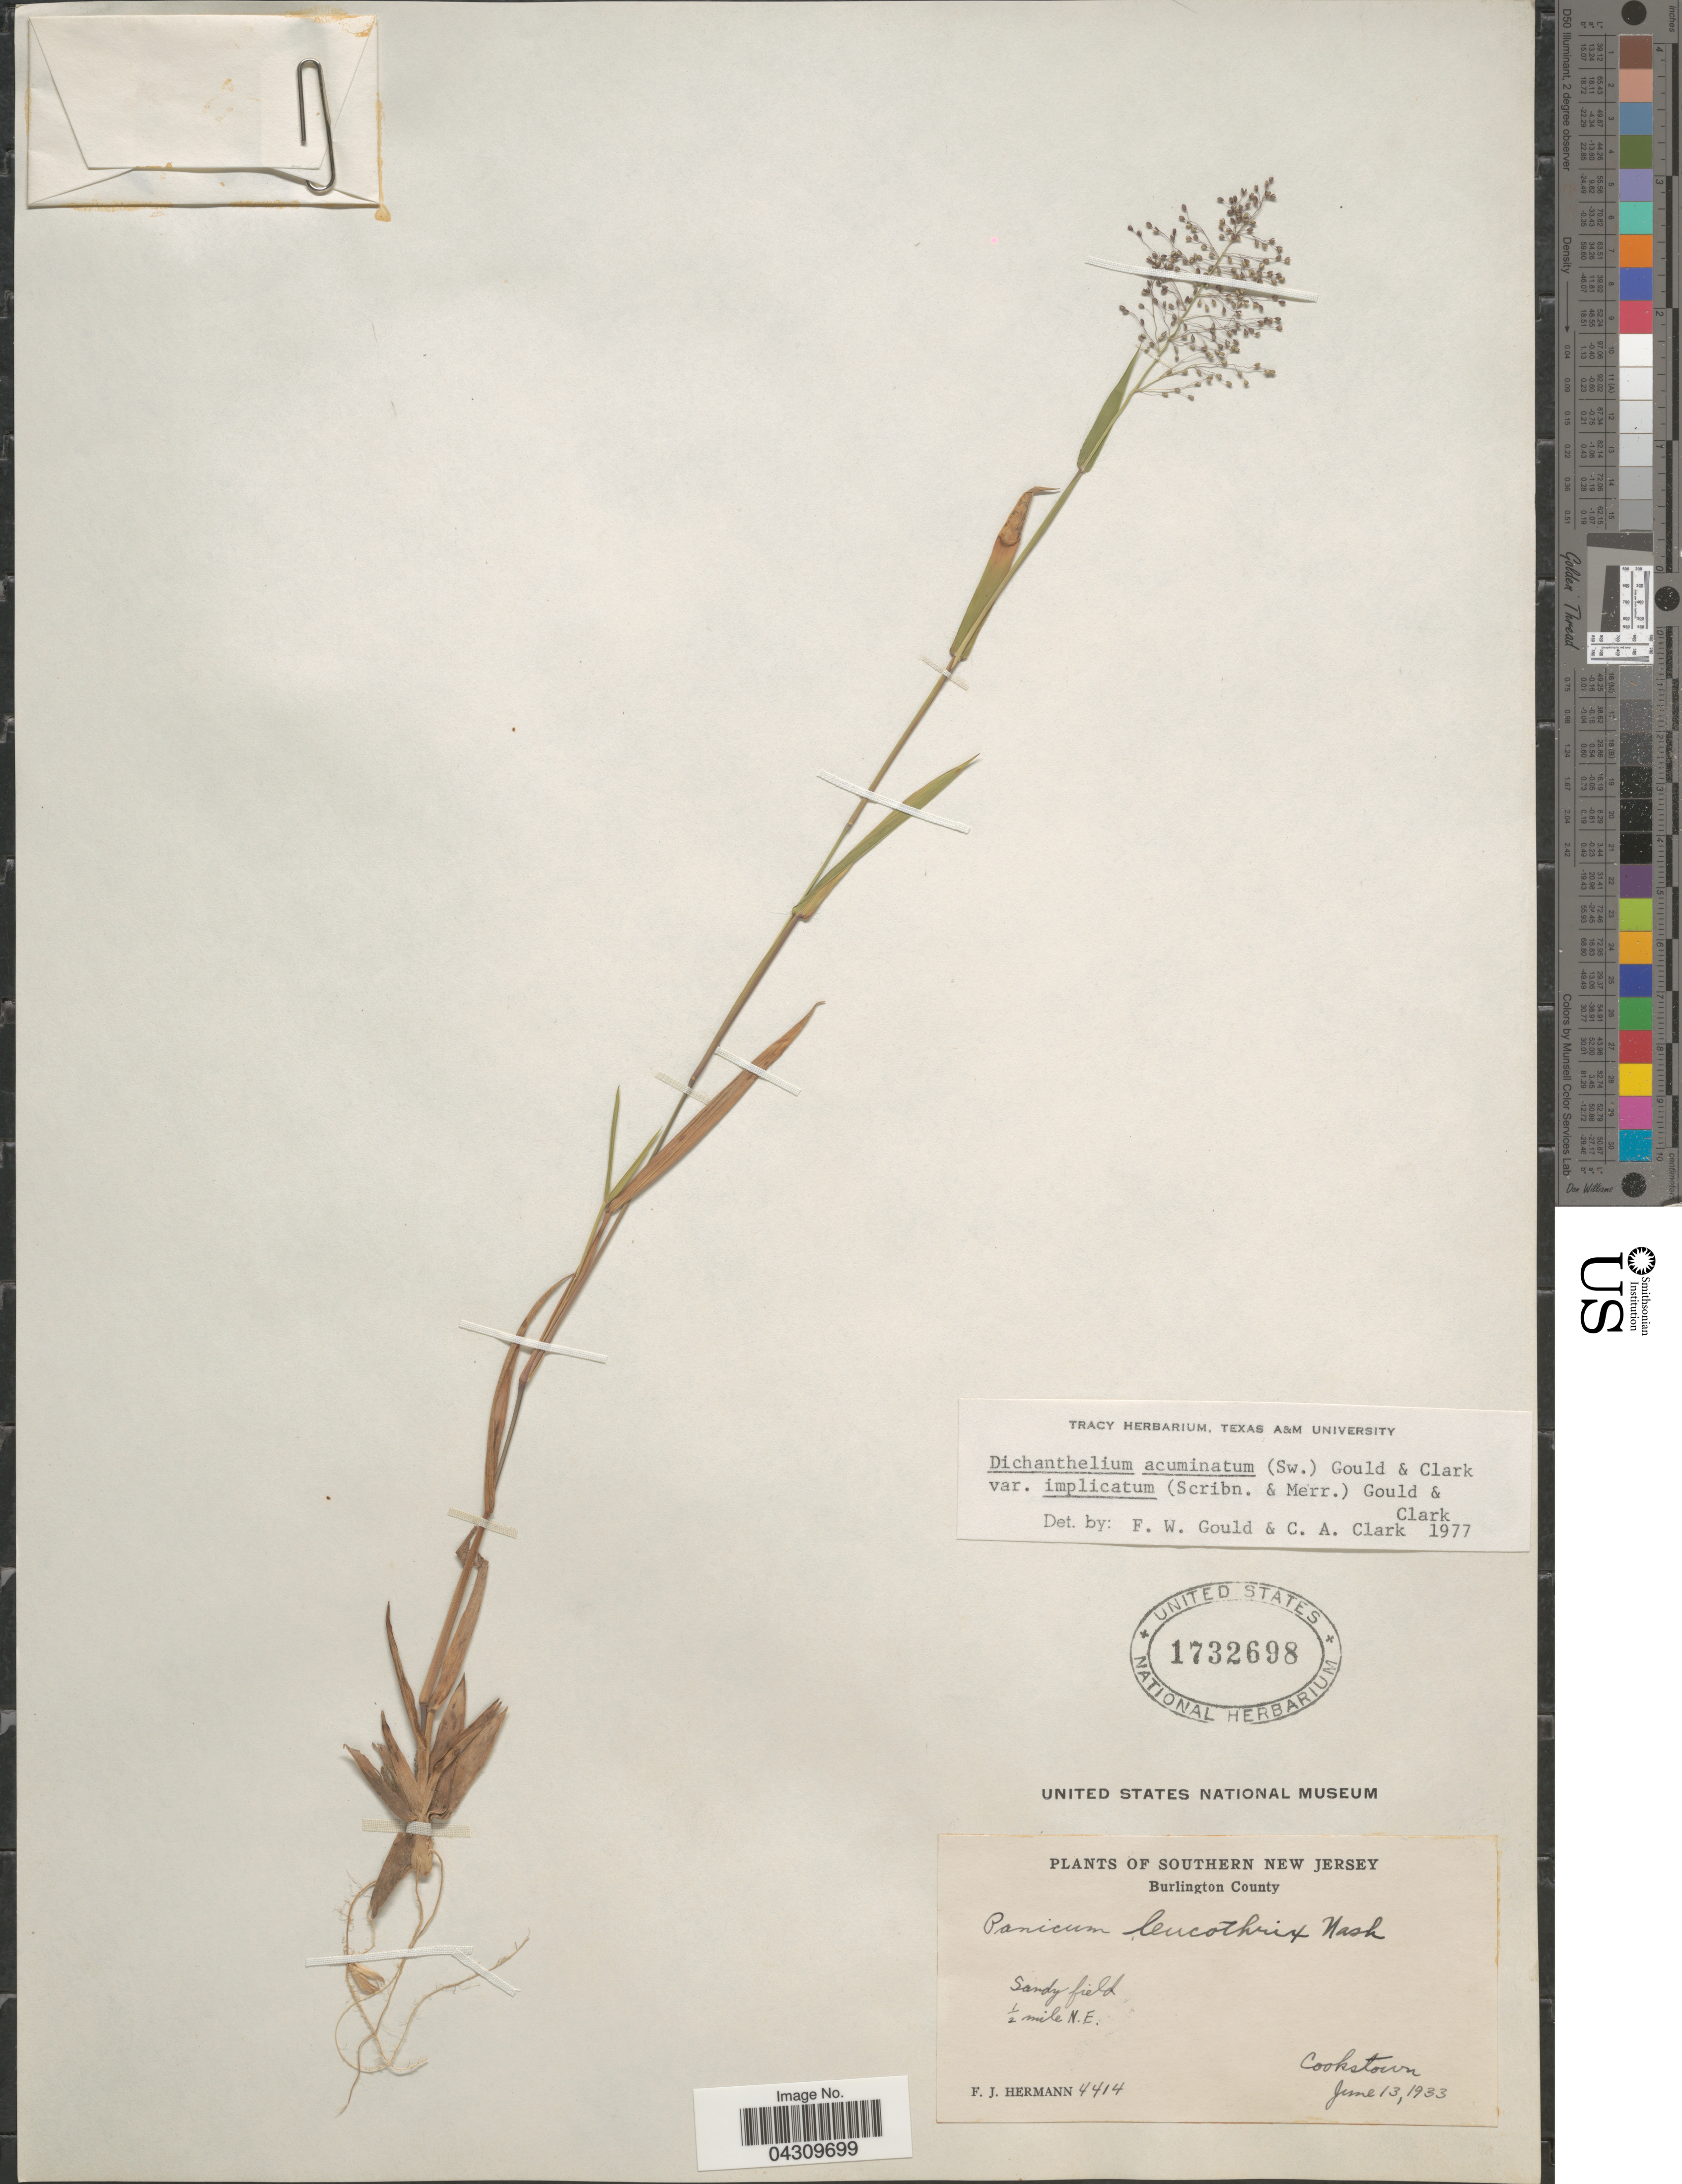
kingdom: Plantae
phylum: Tracheophyta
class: Liliopsida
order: Poales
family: Poaceae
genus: Dichanthelium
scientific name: Dichanthelium acuminatum var. acuminatum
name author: (Sw.) Gould & C.A. Clark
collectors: F. J. Hermann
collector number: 4414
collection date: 1933-06-13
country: United States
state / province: New Jersey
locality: Southern New Jersey. Burlington County. 1/2 mile N.E. Cookstown.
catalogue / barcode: US 1732698